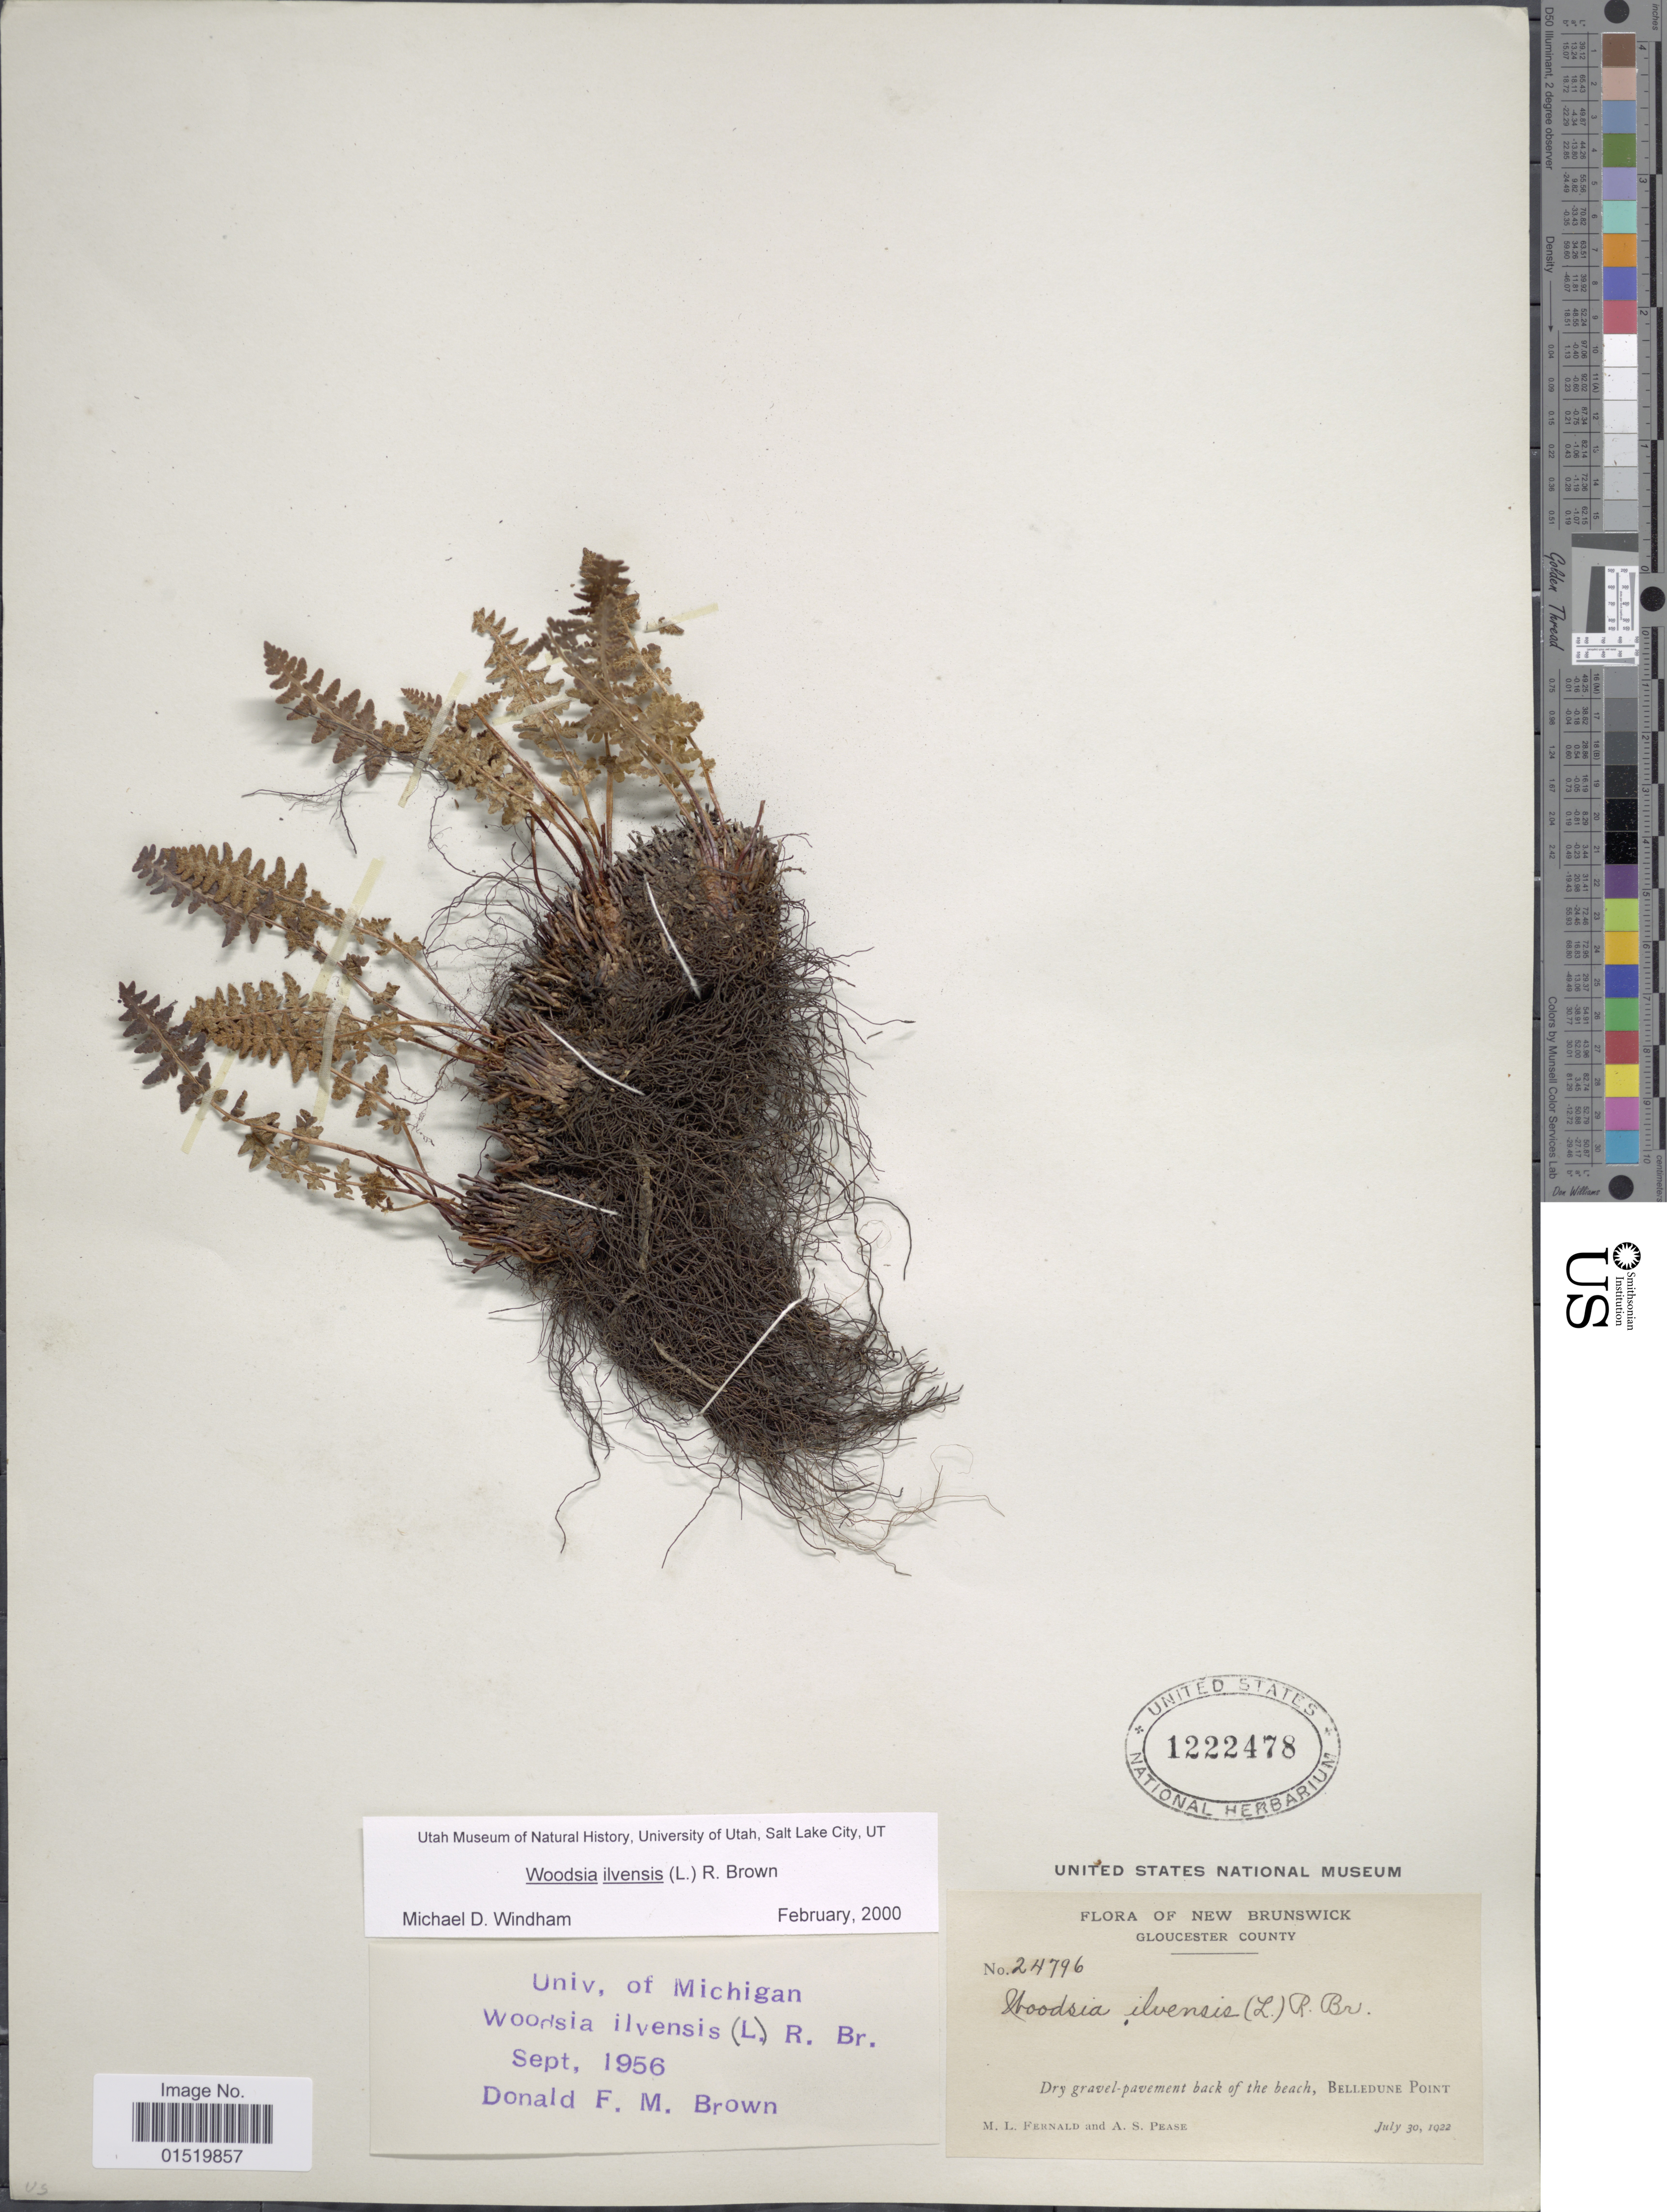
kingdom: Plantae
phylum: Tracheophyta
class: Polypodiopsida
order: Polypodiales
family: Woodsiaceae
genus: Woodsia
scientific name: Woodsia ilvensis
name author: (L.) R. Br.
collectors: M. L. Fernald & A. S. Pease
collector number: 24796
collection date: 1922-07-30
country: Canada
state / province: New Brunswick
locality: Gloucester County, Dry gravel-pavement back of the beach, Belledune Point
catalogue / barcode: US 1222478